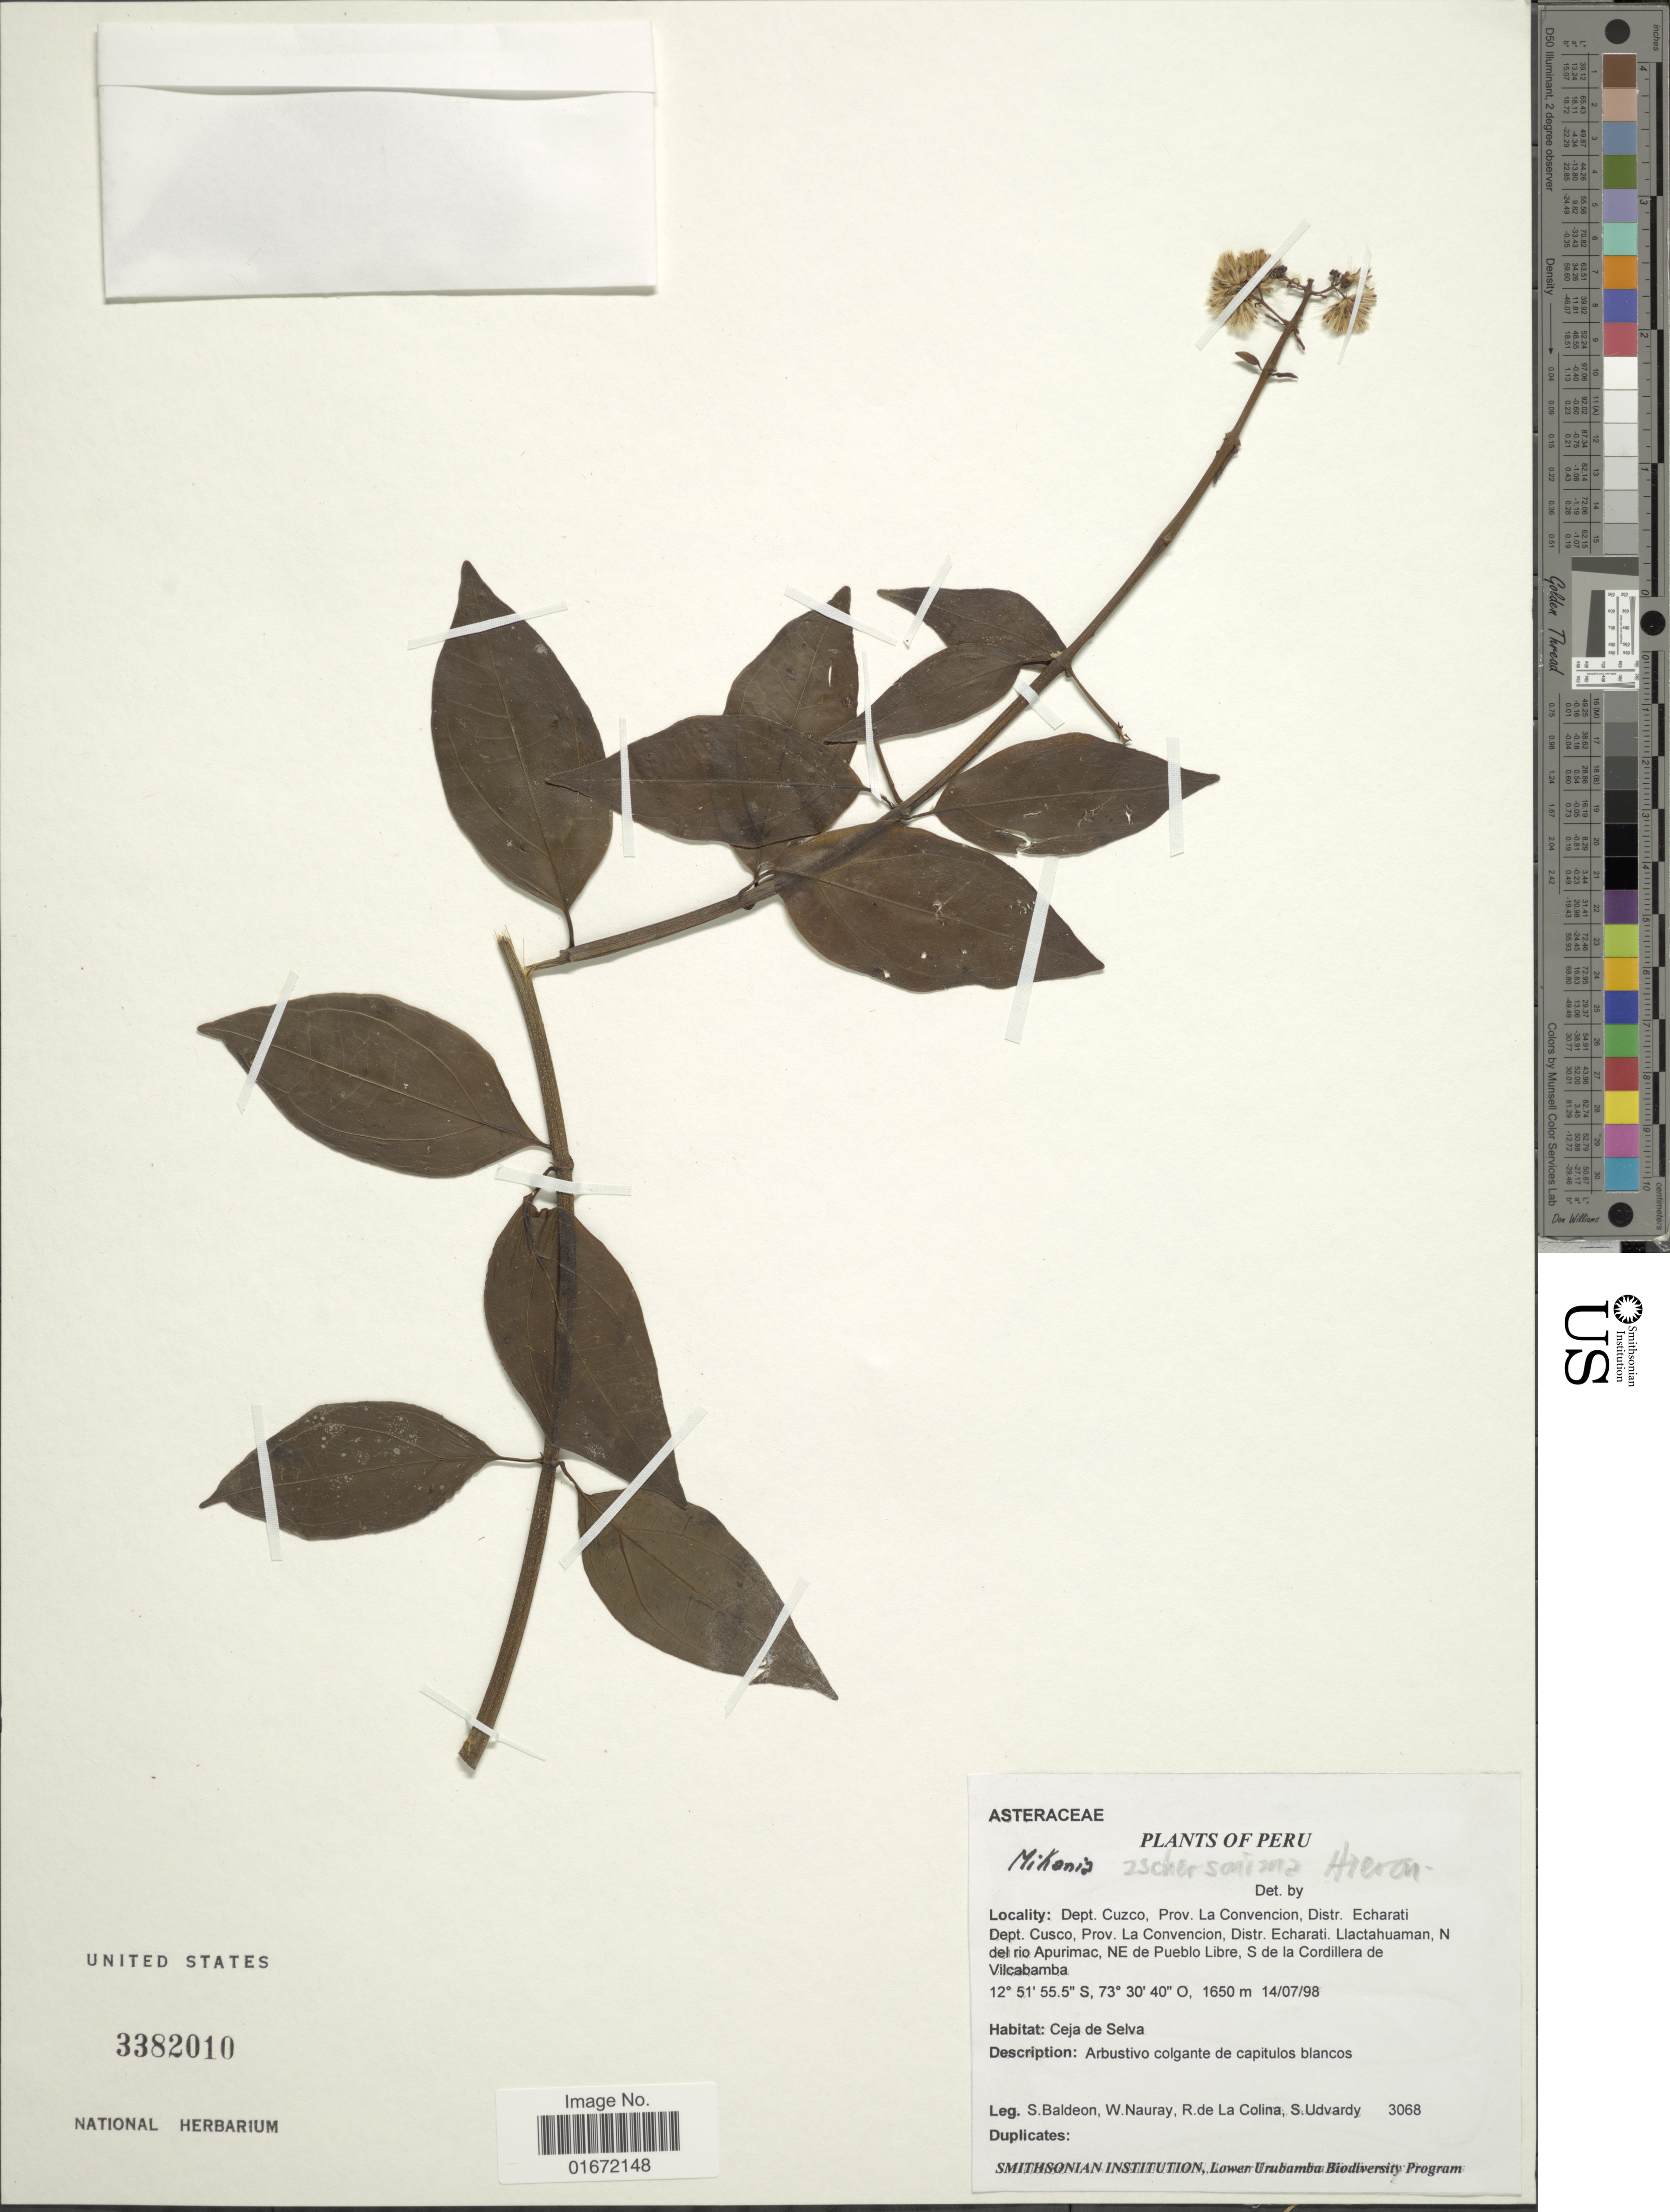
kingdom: Plantae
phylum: Tracheophyta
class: Magnoliopsida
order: Asterales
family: Asteraceae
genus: Mikania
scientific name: Mikania aschersonii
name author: Hieron.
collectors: S. Baldeon, W. Nauray, R. Colina & S. Udvardy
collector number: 3068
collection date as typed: Transcribed d/m/y: 14/7/98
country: Peru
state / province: Cusco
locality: Dept. Cuzco, Prov. La Convencion, Distr. Echarati. Dept. Cusco, Prov. La Convencion, Distr. Echarati. Llactahuaman, N del rio Apurimac, NE de Pueblo Libre, S de la Cordillera de Vilcabamba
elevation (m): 1650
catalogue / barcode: US 3382010